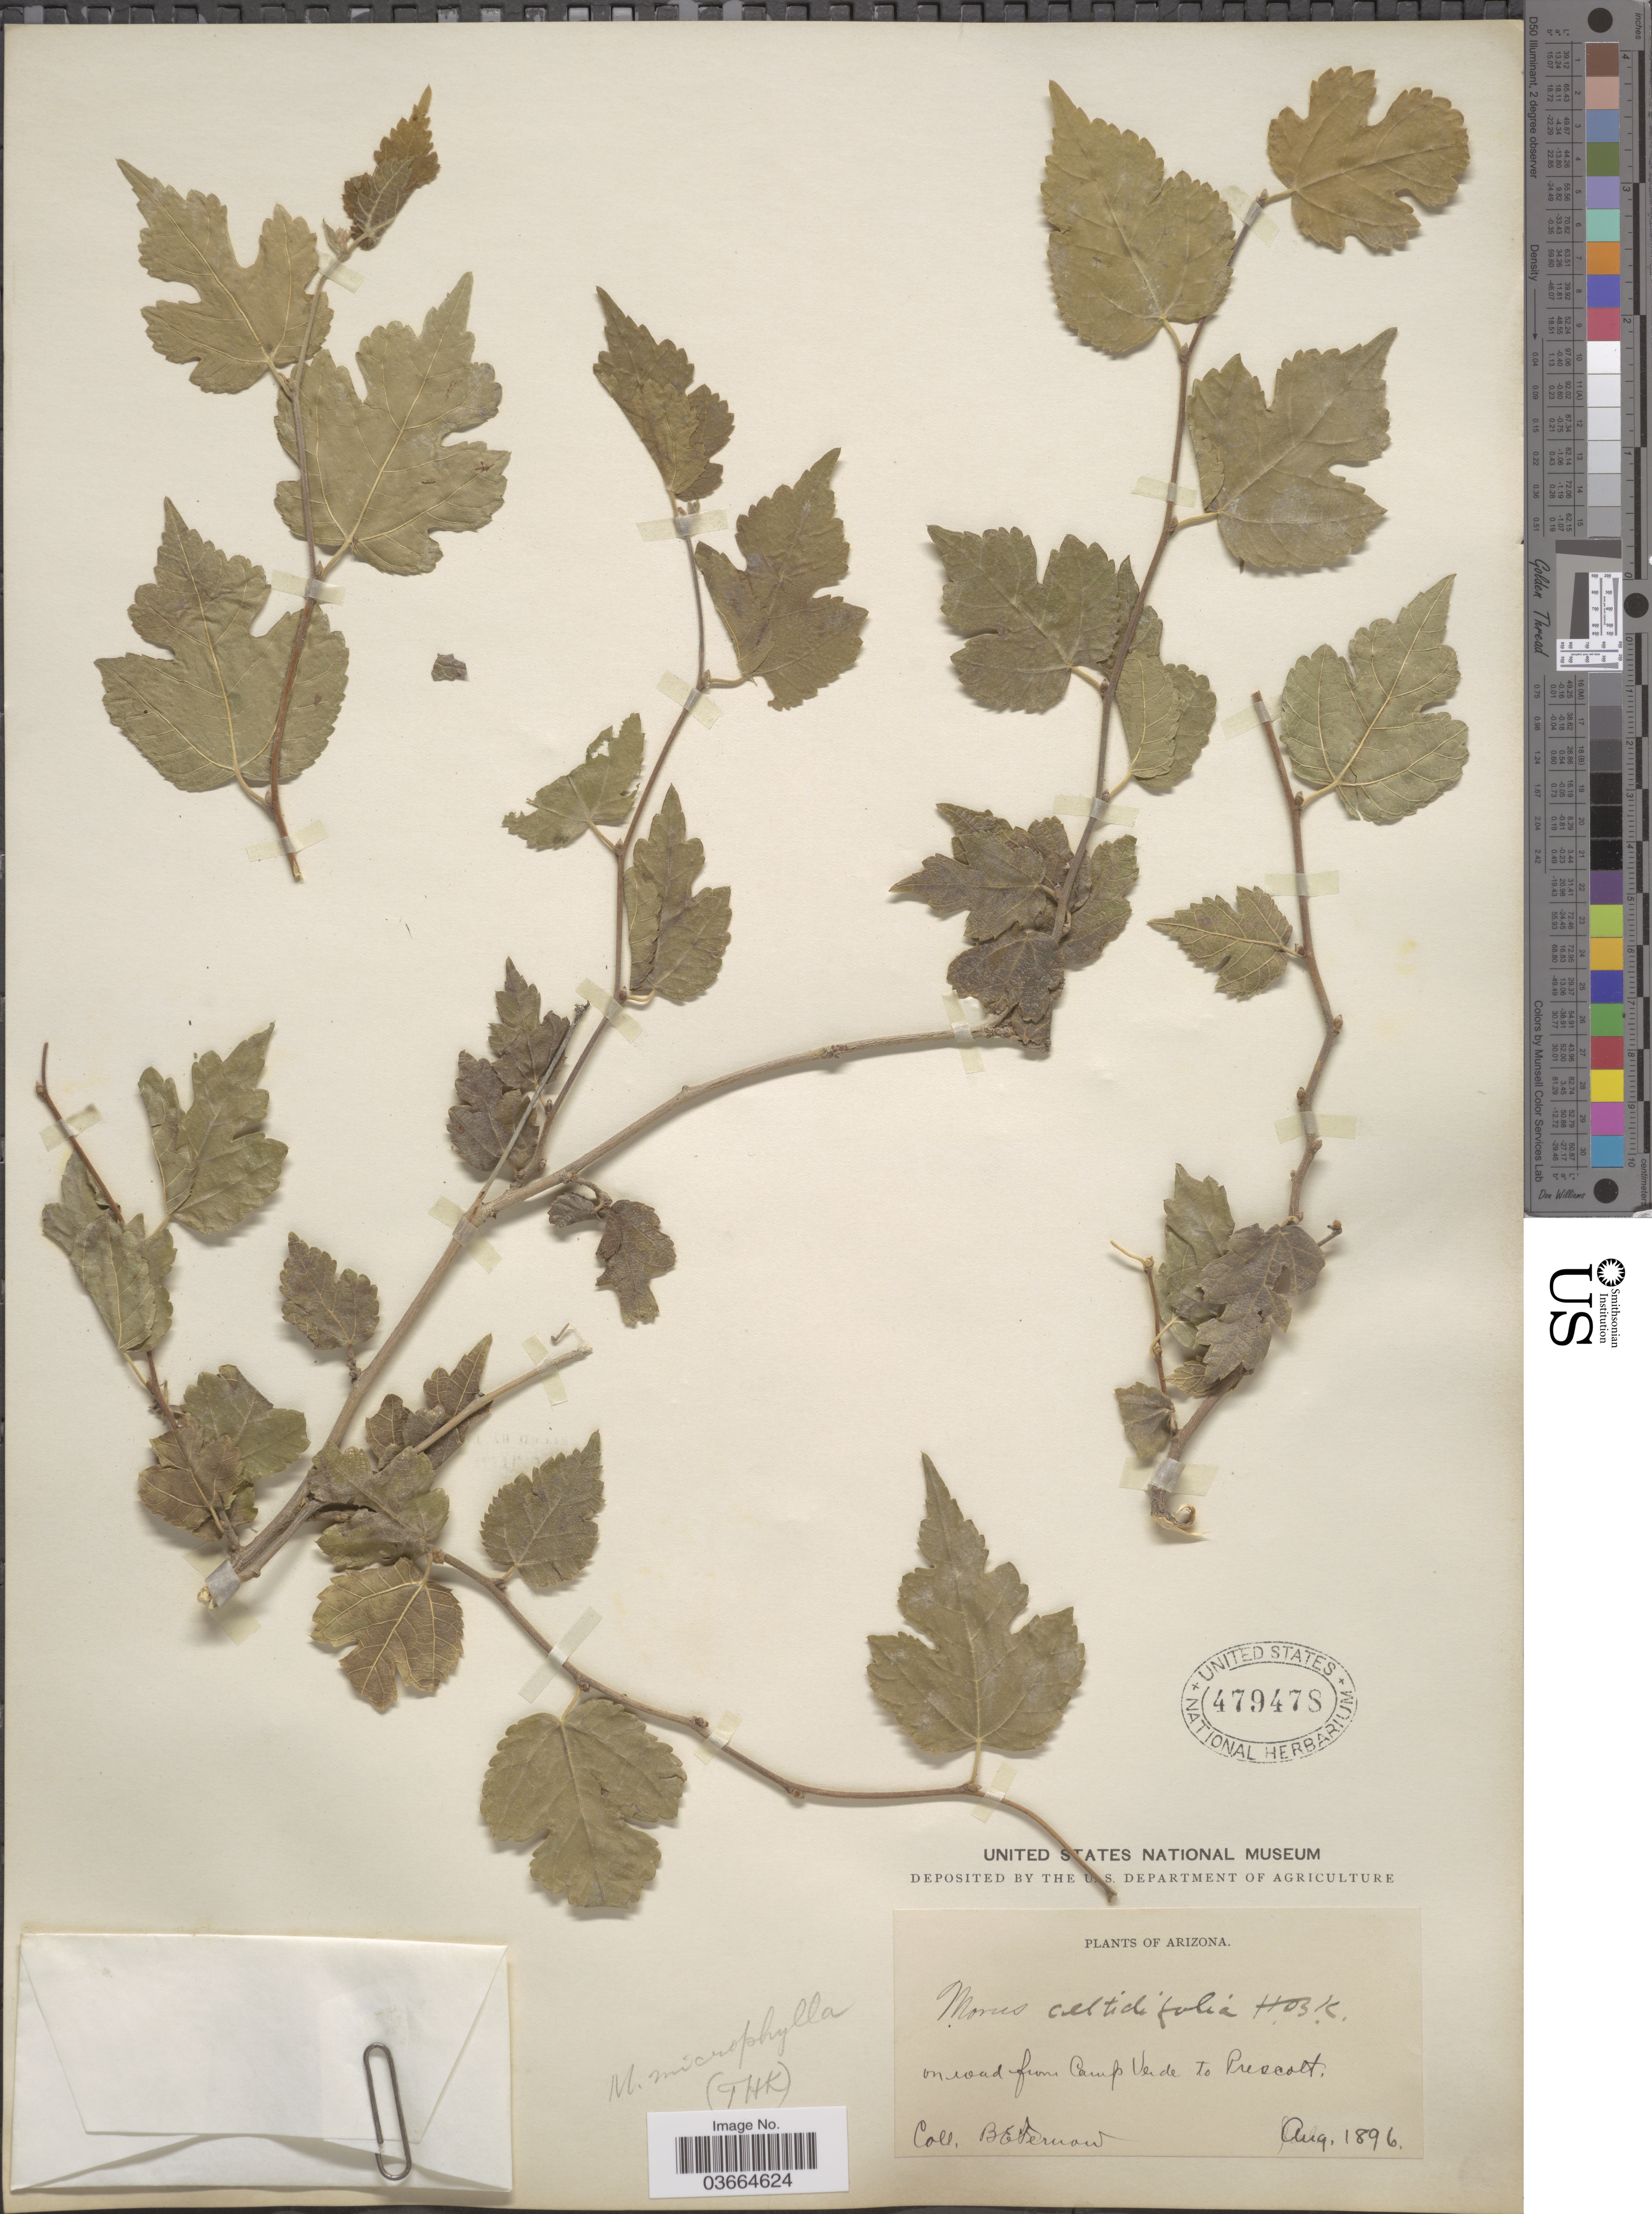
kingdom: Plantae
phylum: Tracheophyta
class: Magnoliopsida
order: Rosales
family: Moraceae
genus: Morus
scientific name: Morus microphylla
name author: Buckley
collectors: B. Fernow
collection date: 1896-08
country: United States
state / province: Arizona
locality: On road from Camp Verde to Prescott.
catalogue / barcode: US 479478